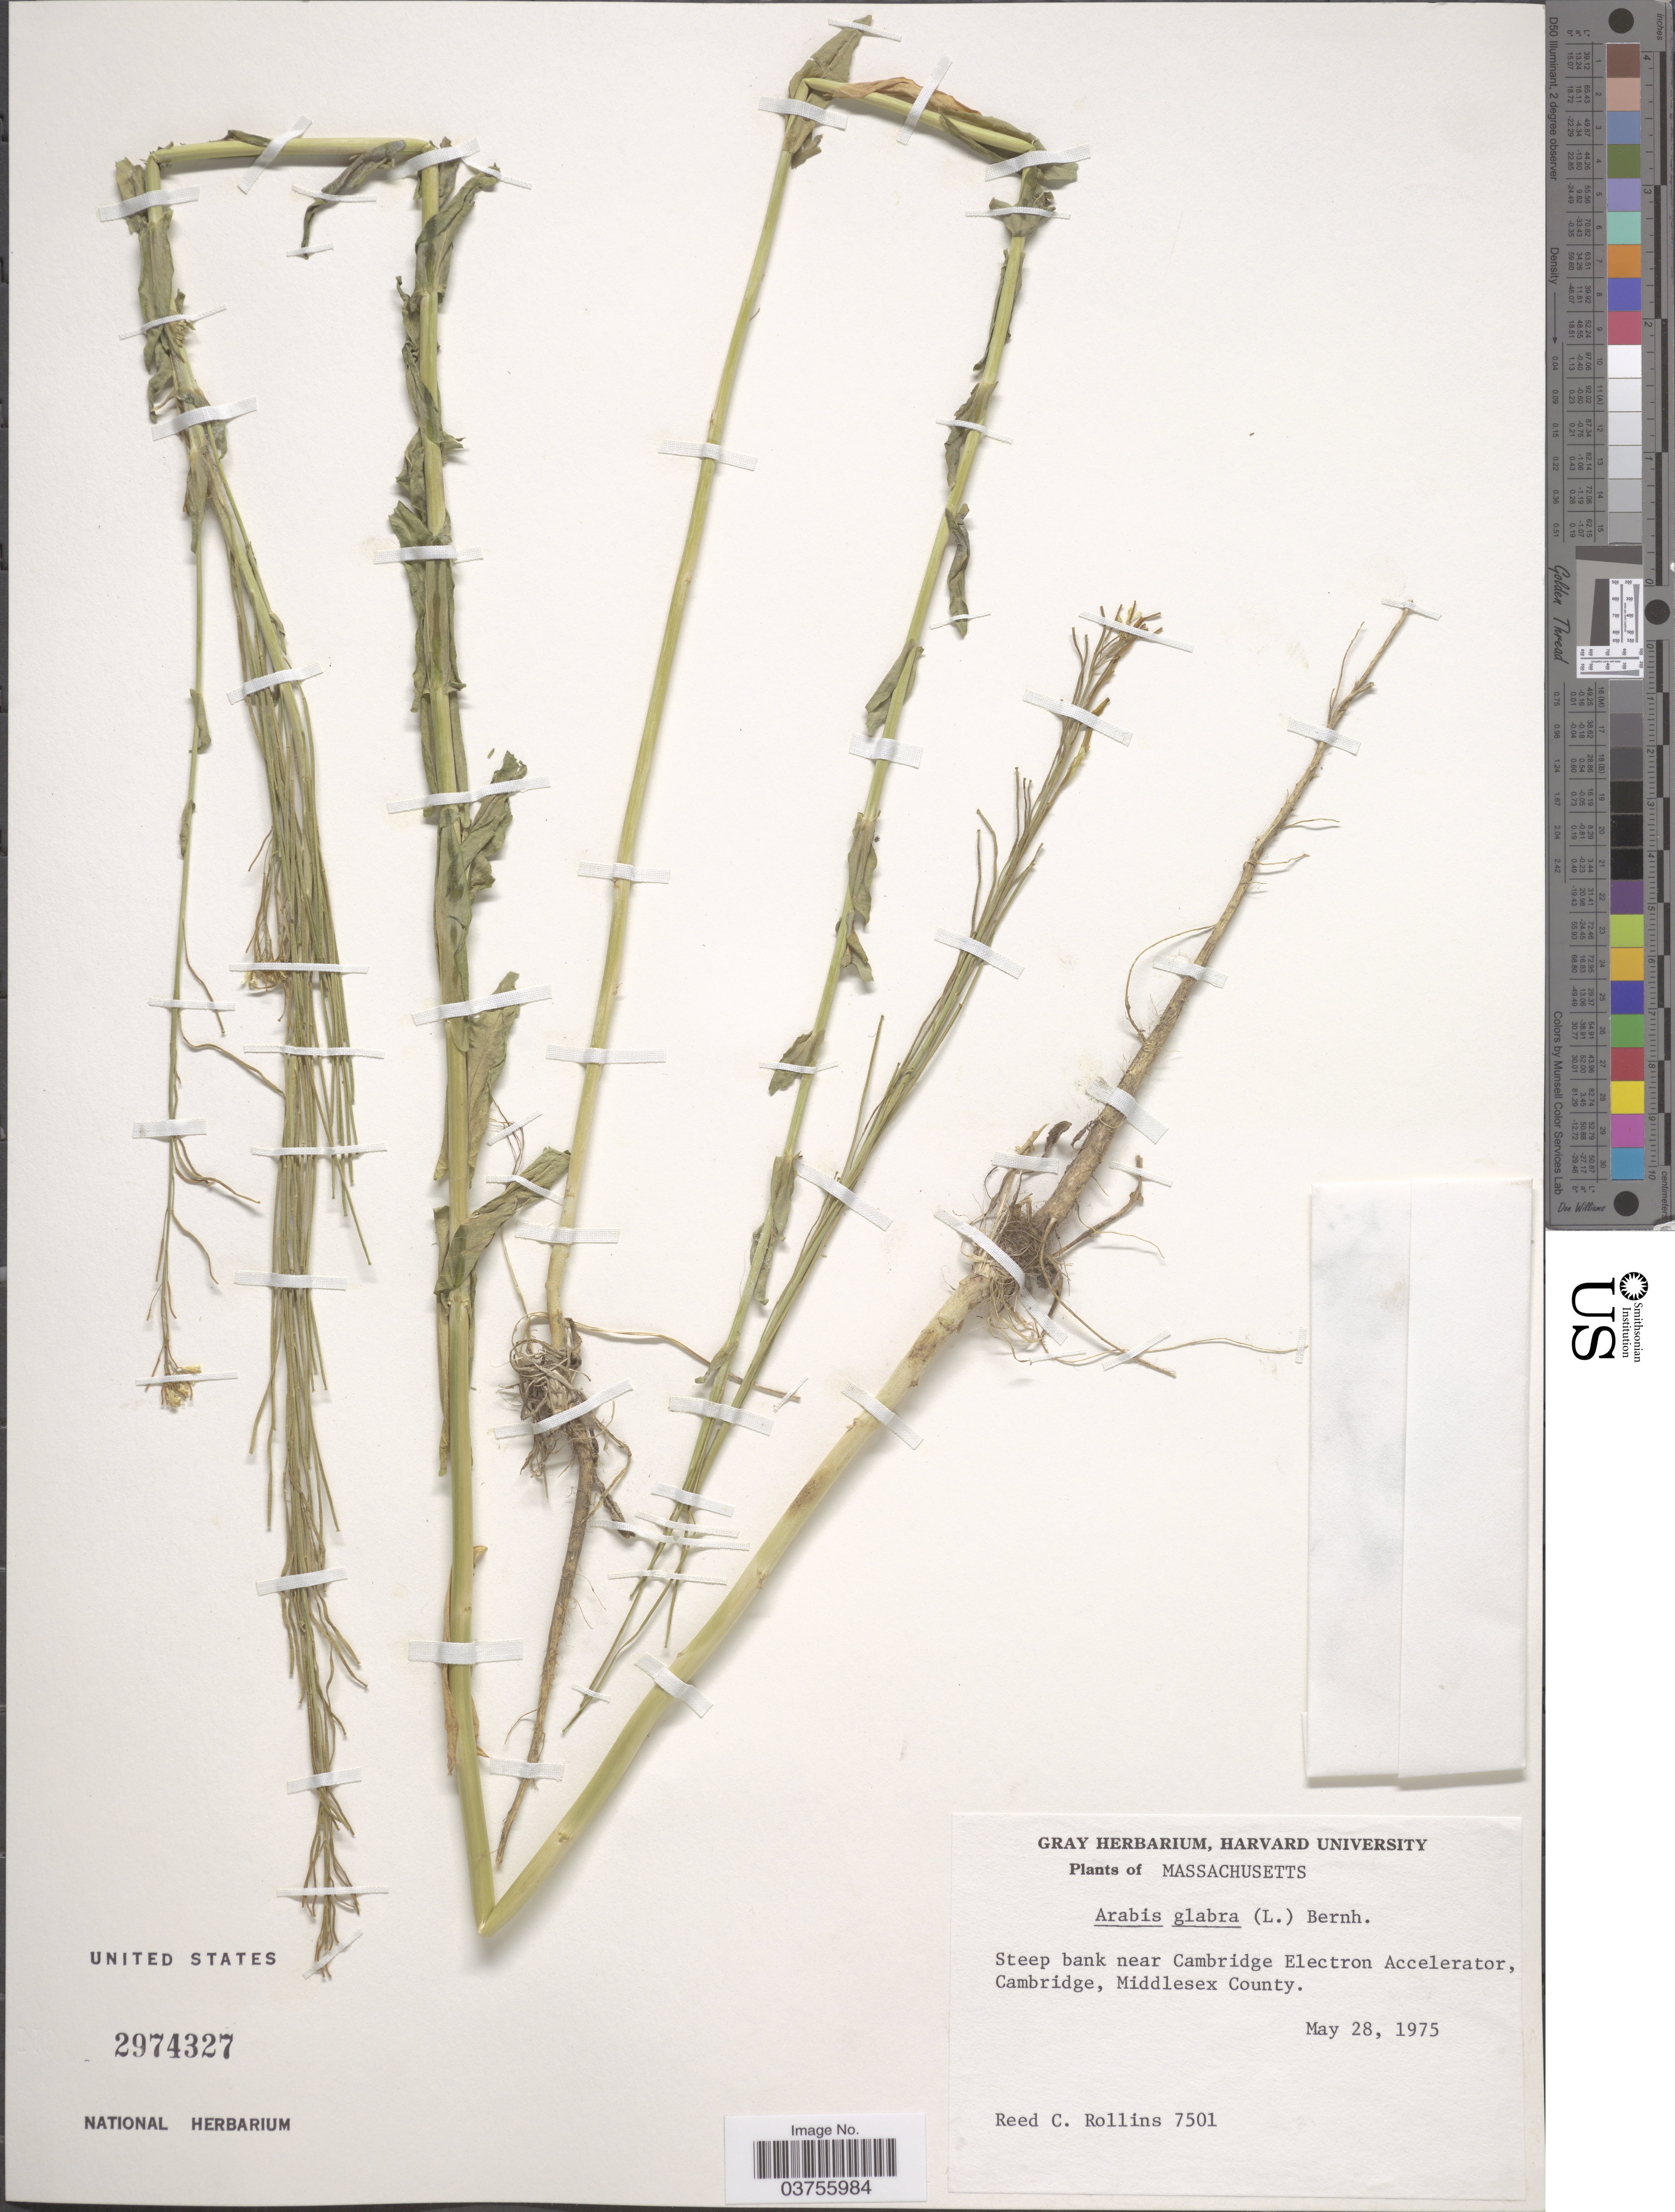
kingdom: Plantae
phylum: Tracheophyta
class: Magnoliopsida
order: Brassicales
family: Brassicaceae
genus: Turritis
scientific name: Turritis glabra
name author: L.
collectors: R. C. Rollins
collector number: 7501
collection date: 1975-05-28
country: United States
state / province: Massachusetts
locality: Steep bank near Cambridge Electron Accelerator, Cambridge, Middlesex County.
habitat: strand of shallow lake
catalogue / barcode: US 2974327